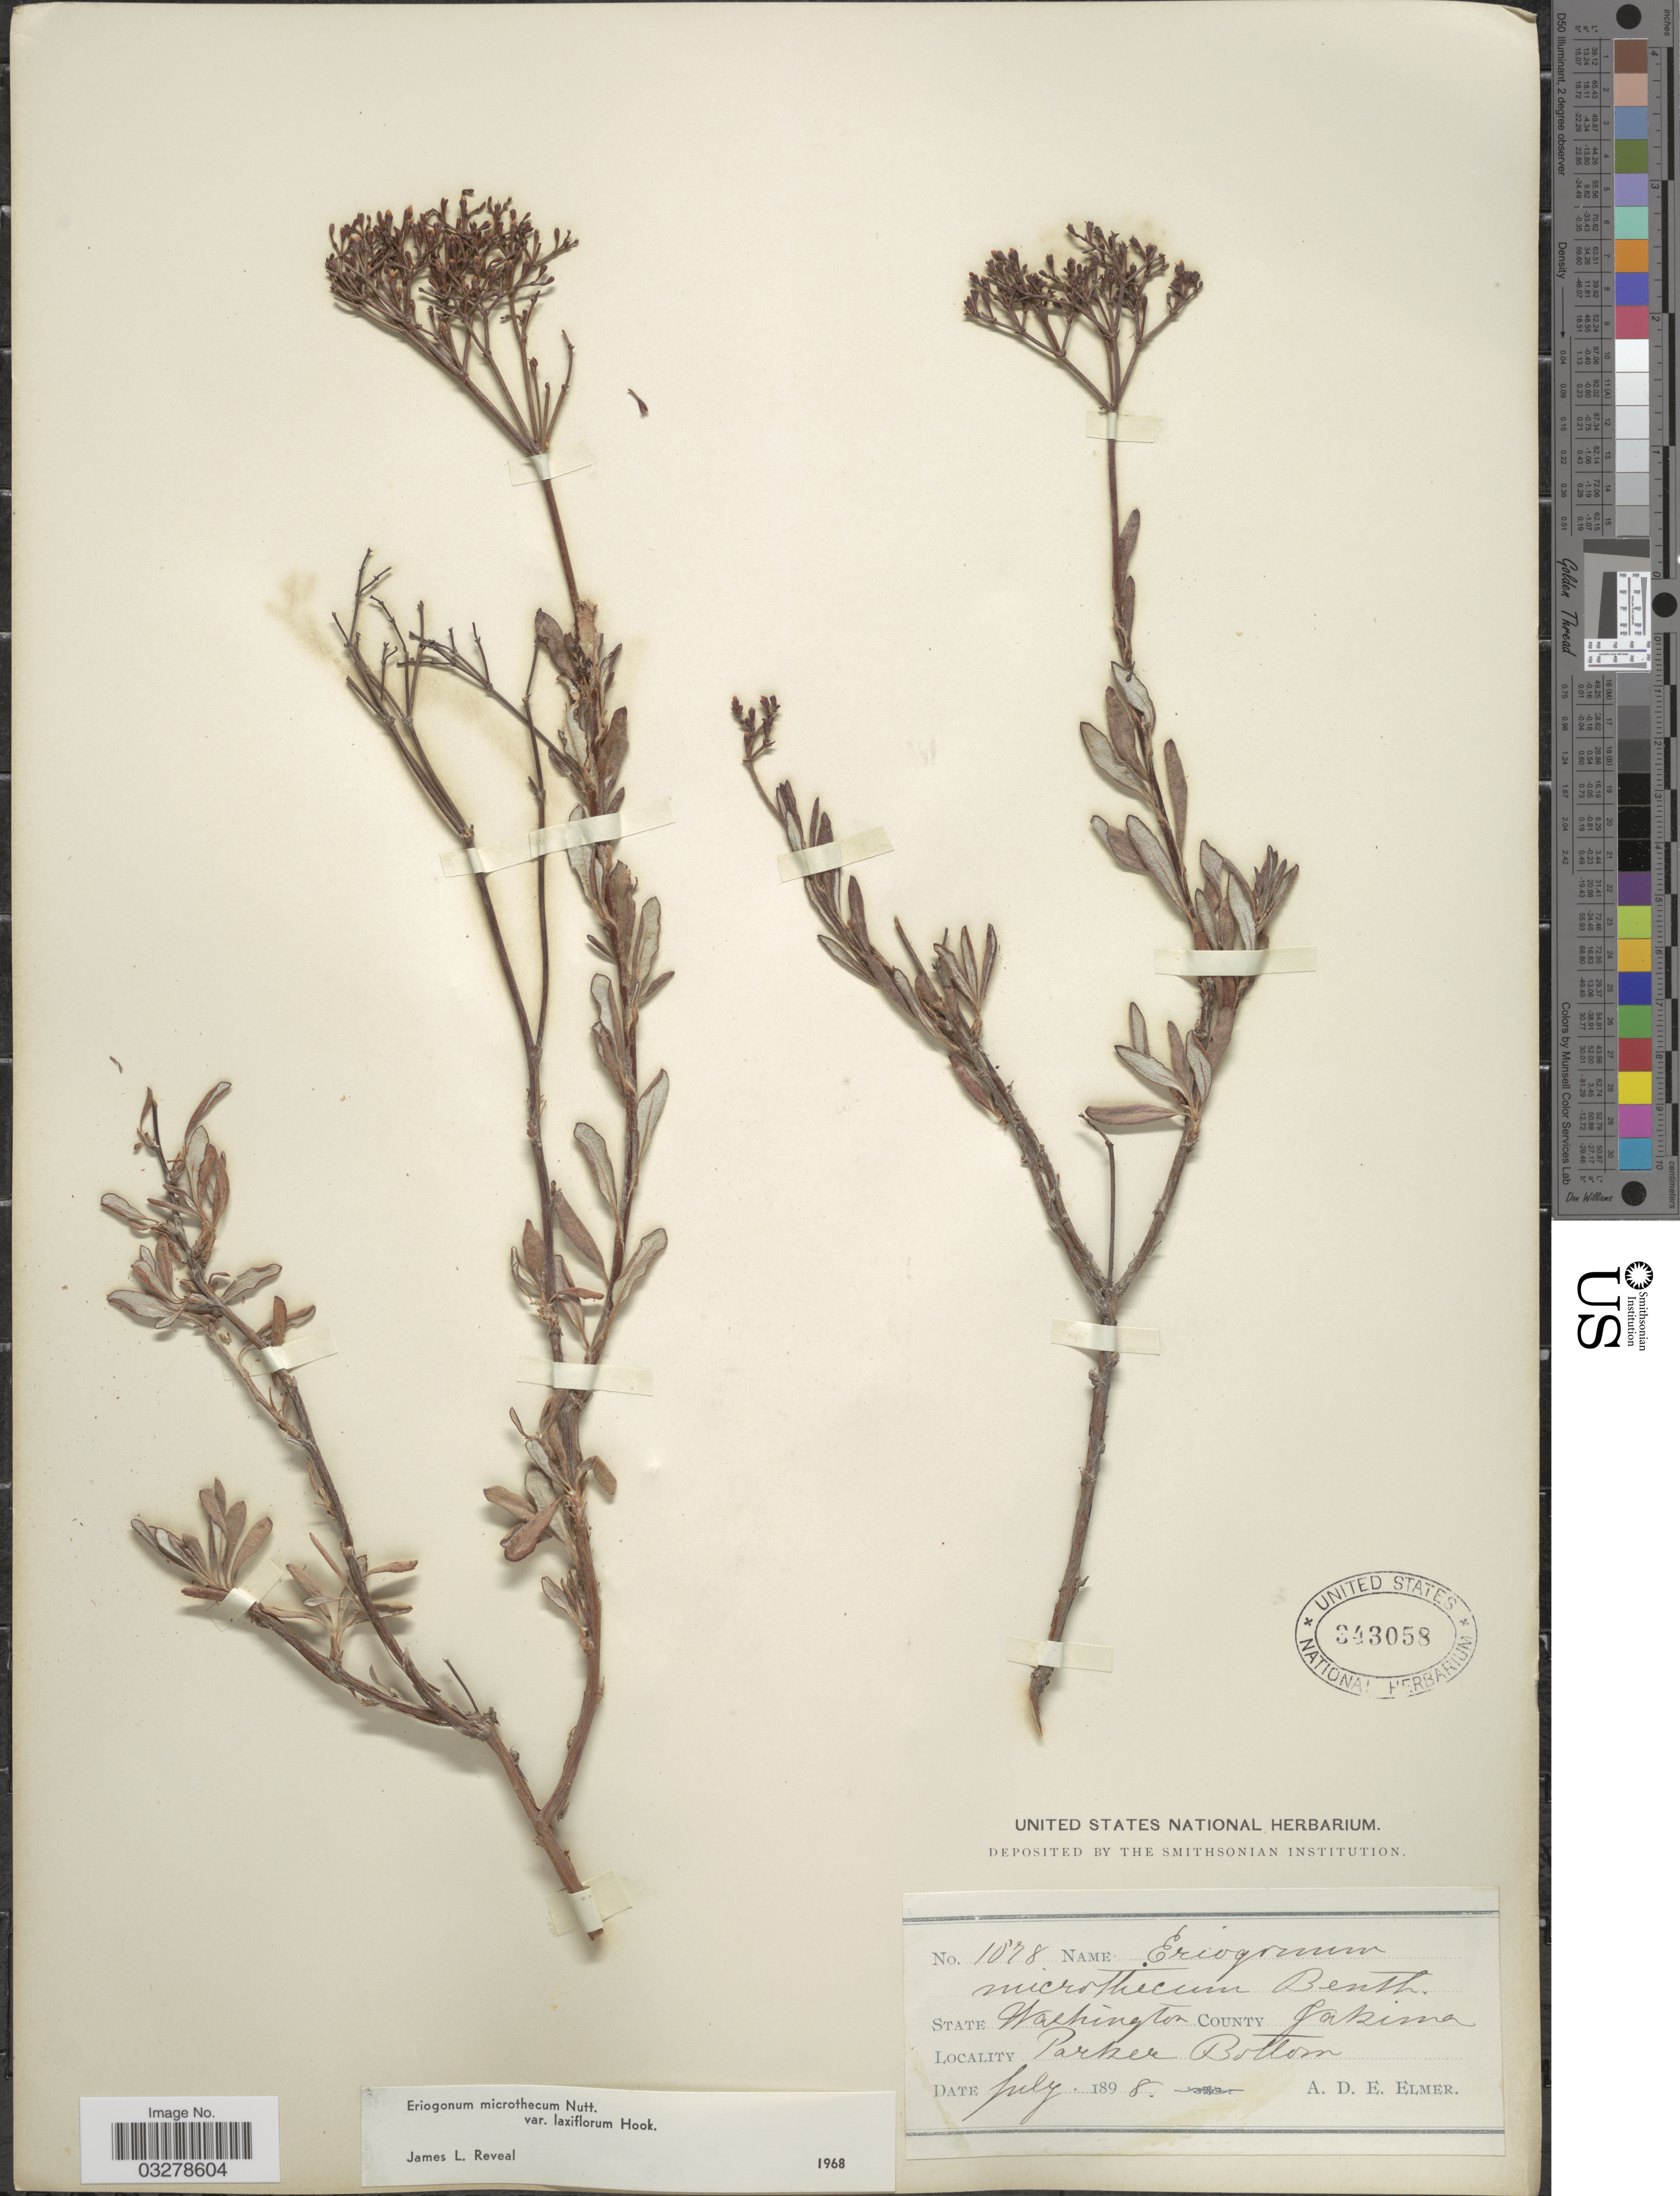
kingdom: Plantae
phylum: Tracheophyta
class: Magnoliopsida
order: Caryophyllales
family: Polygonaceae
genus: Eriogonum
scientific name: Eriogonum microtheca var. laxiflorum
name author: Hook.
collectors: A. D. E. Elmer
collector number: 1078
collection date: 1898-07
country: United States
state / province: Washington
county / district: Yakima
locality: Yakima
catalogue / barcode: US 343058